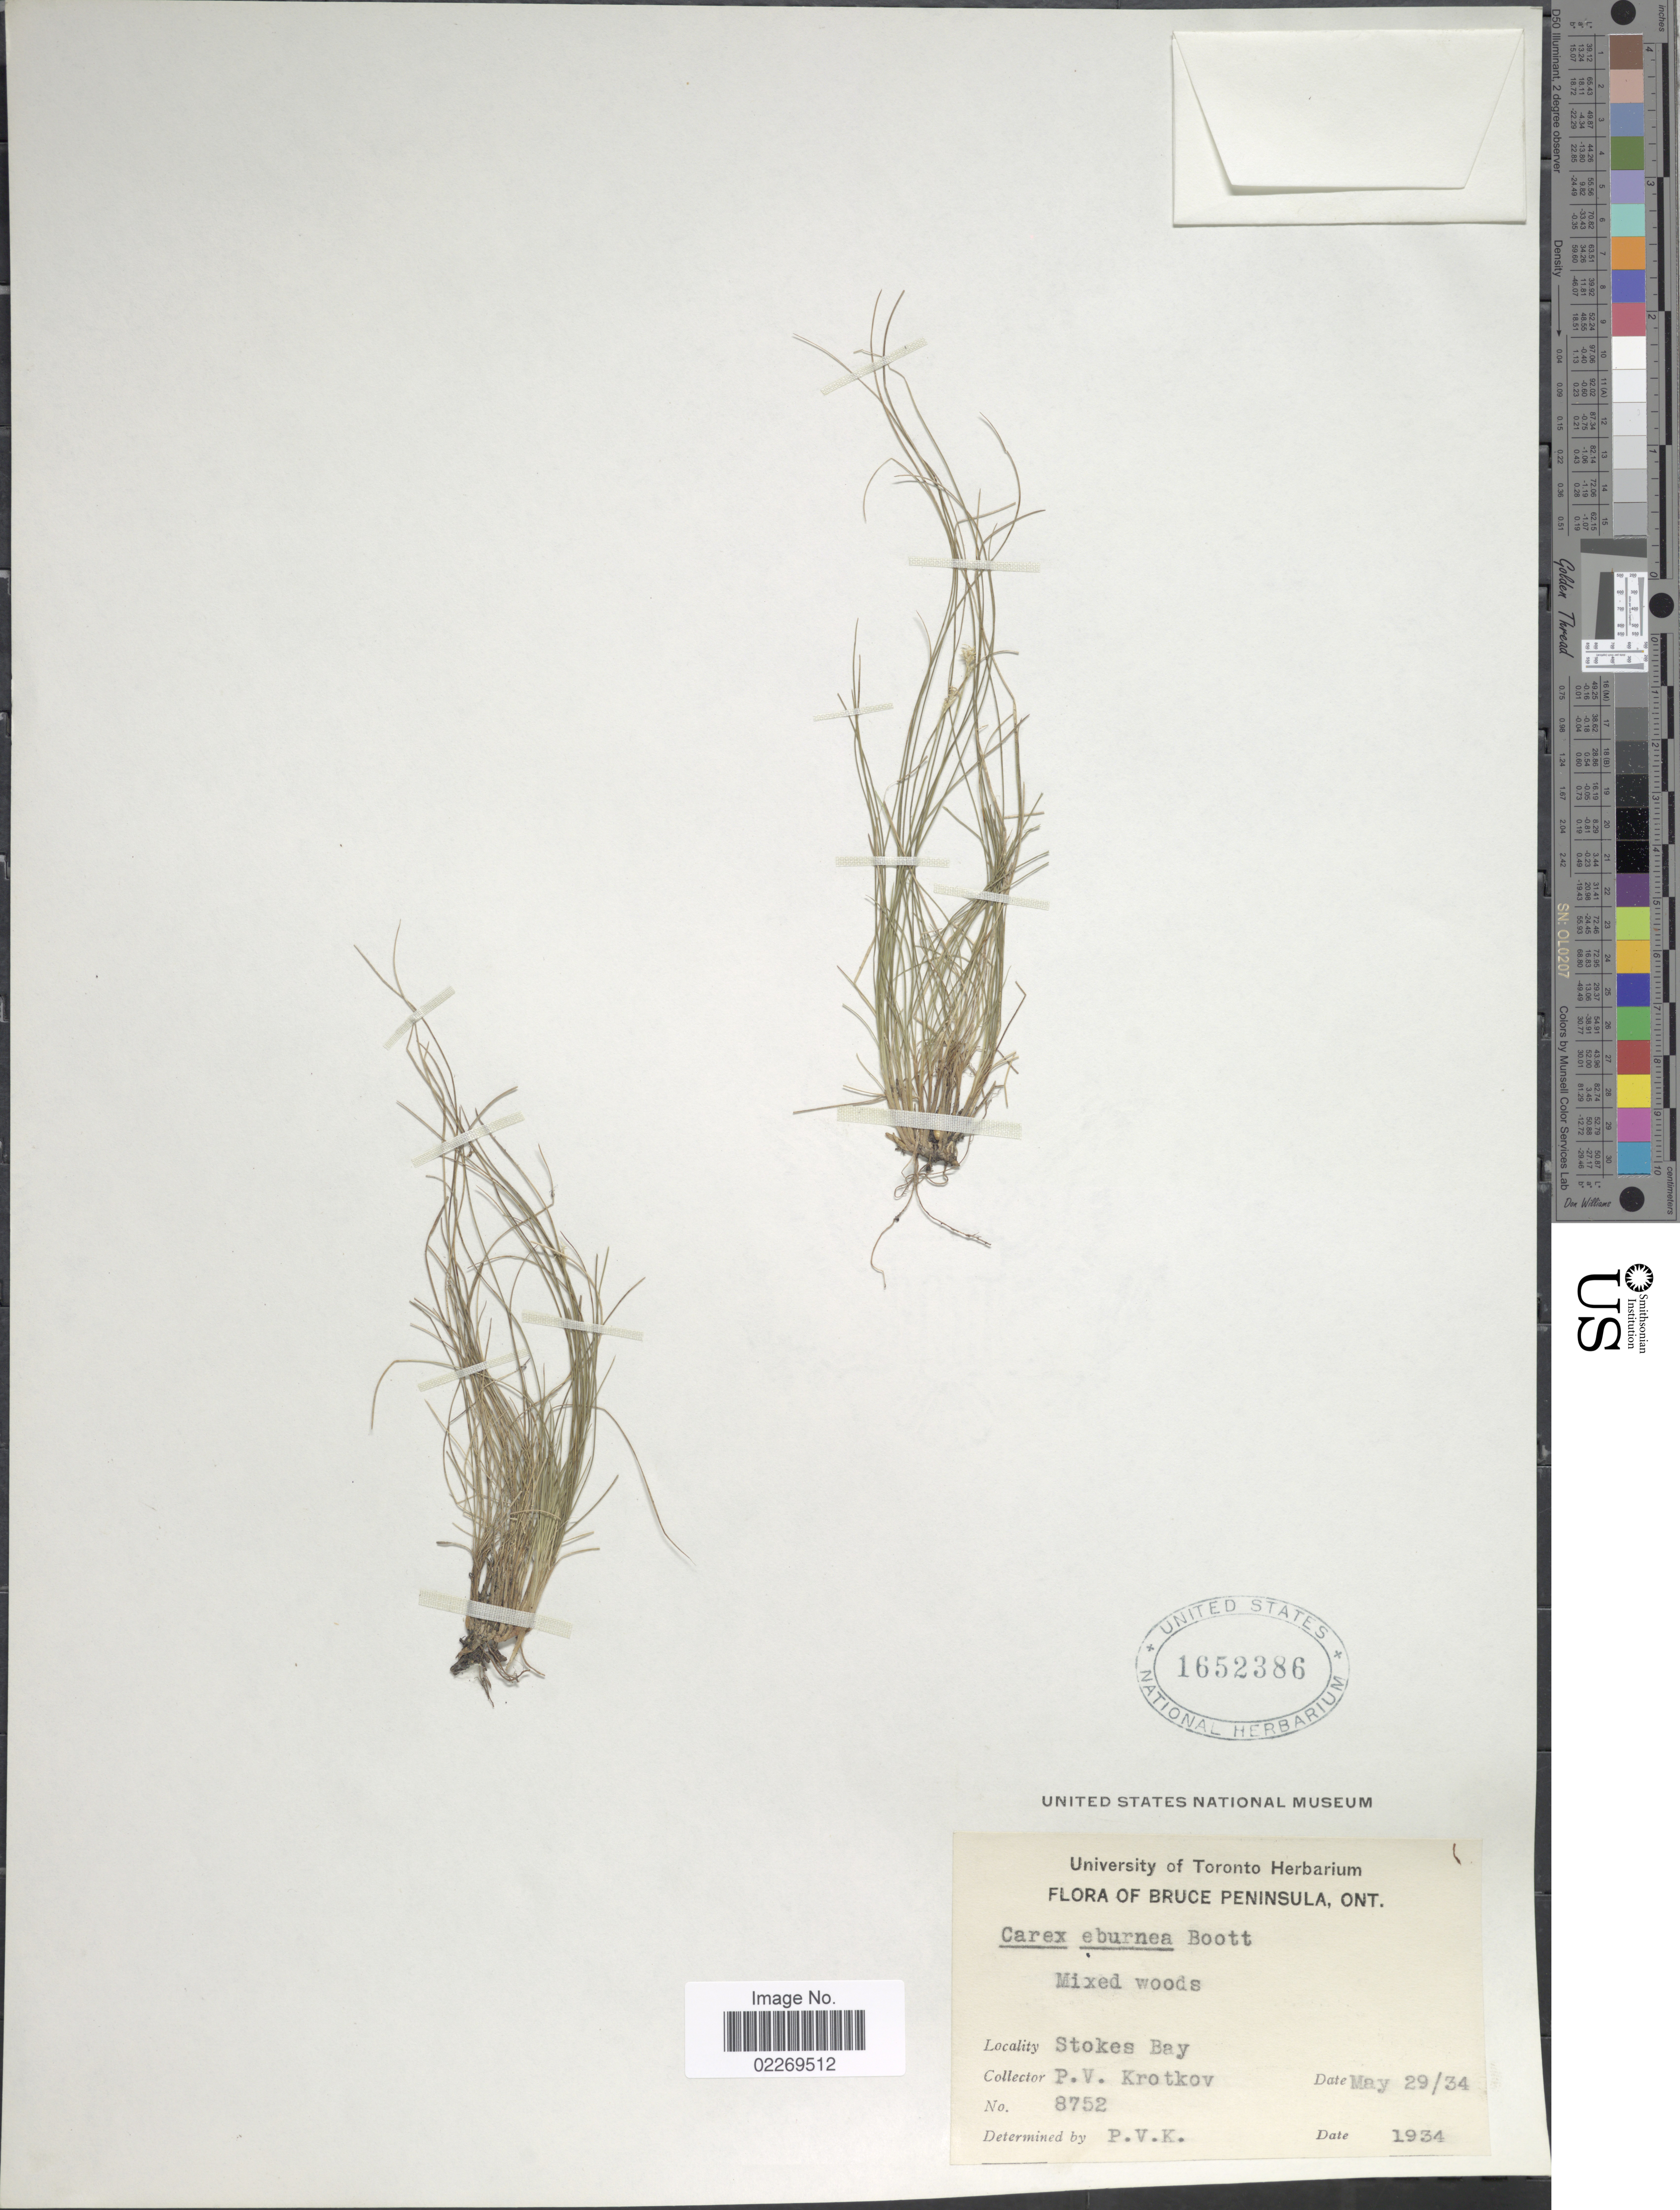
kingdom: Plantae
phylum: Tracheophyta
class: Liliopsida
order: Poales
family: Cyperaceae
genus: Carex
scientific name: Carex eburnea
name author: Boott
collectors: P. V. Krotkov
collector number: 8752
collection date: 1934-05-29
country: Canada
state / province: Ontario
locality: Bruce Peninsula, Stokes Bay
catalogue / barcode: US 1652386